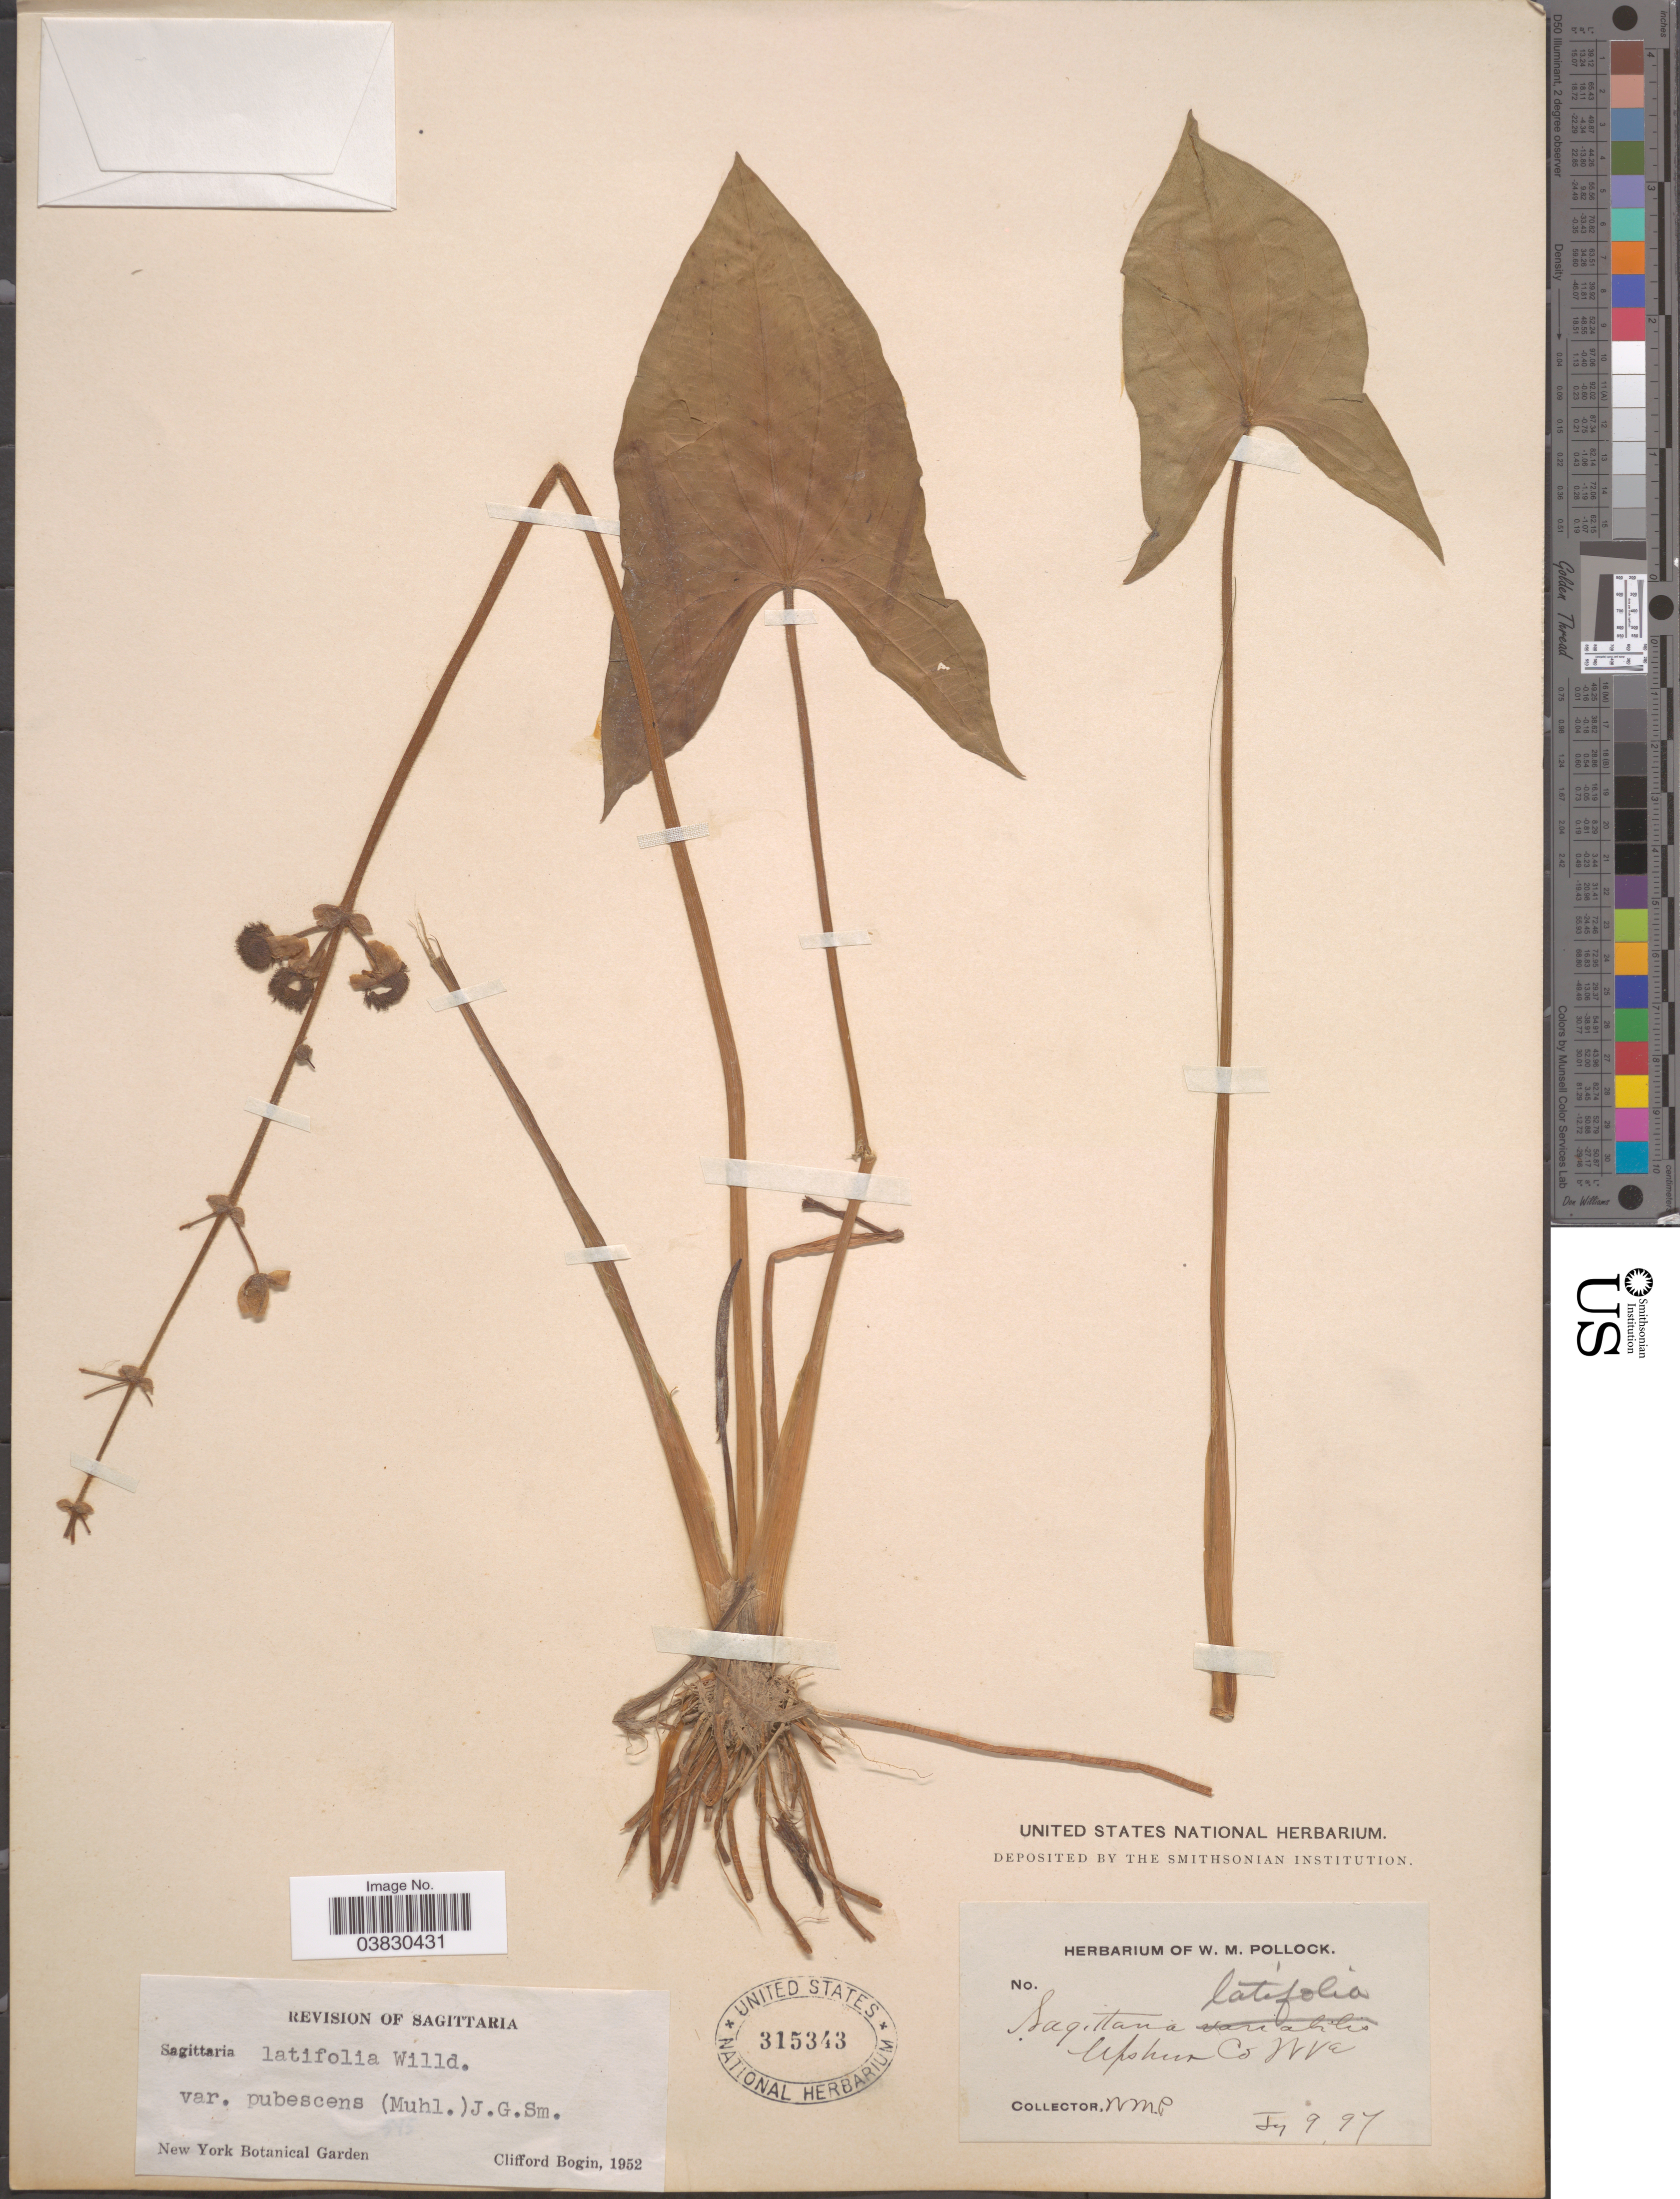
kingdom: Plantae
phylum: Tracheophyta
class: Liliopsida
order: Alismatales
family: Alismataceae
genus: Sagittaria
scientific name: Sagittaria latifolia var. pubescens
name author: (Muhl.) J.G. Sm.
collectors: W. M. Pollock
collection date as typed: Transcribed d/m/y: 9/6/97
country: United States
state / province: West Virginia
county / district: Upshur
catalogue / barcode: US 315343